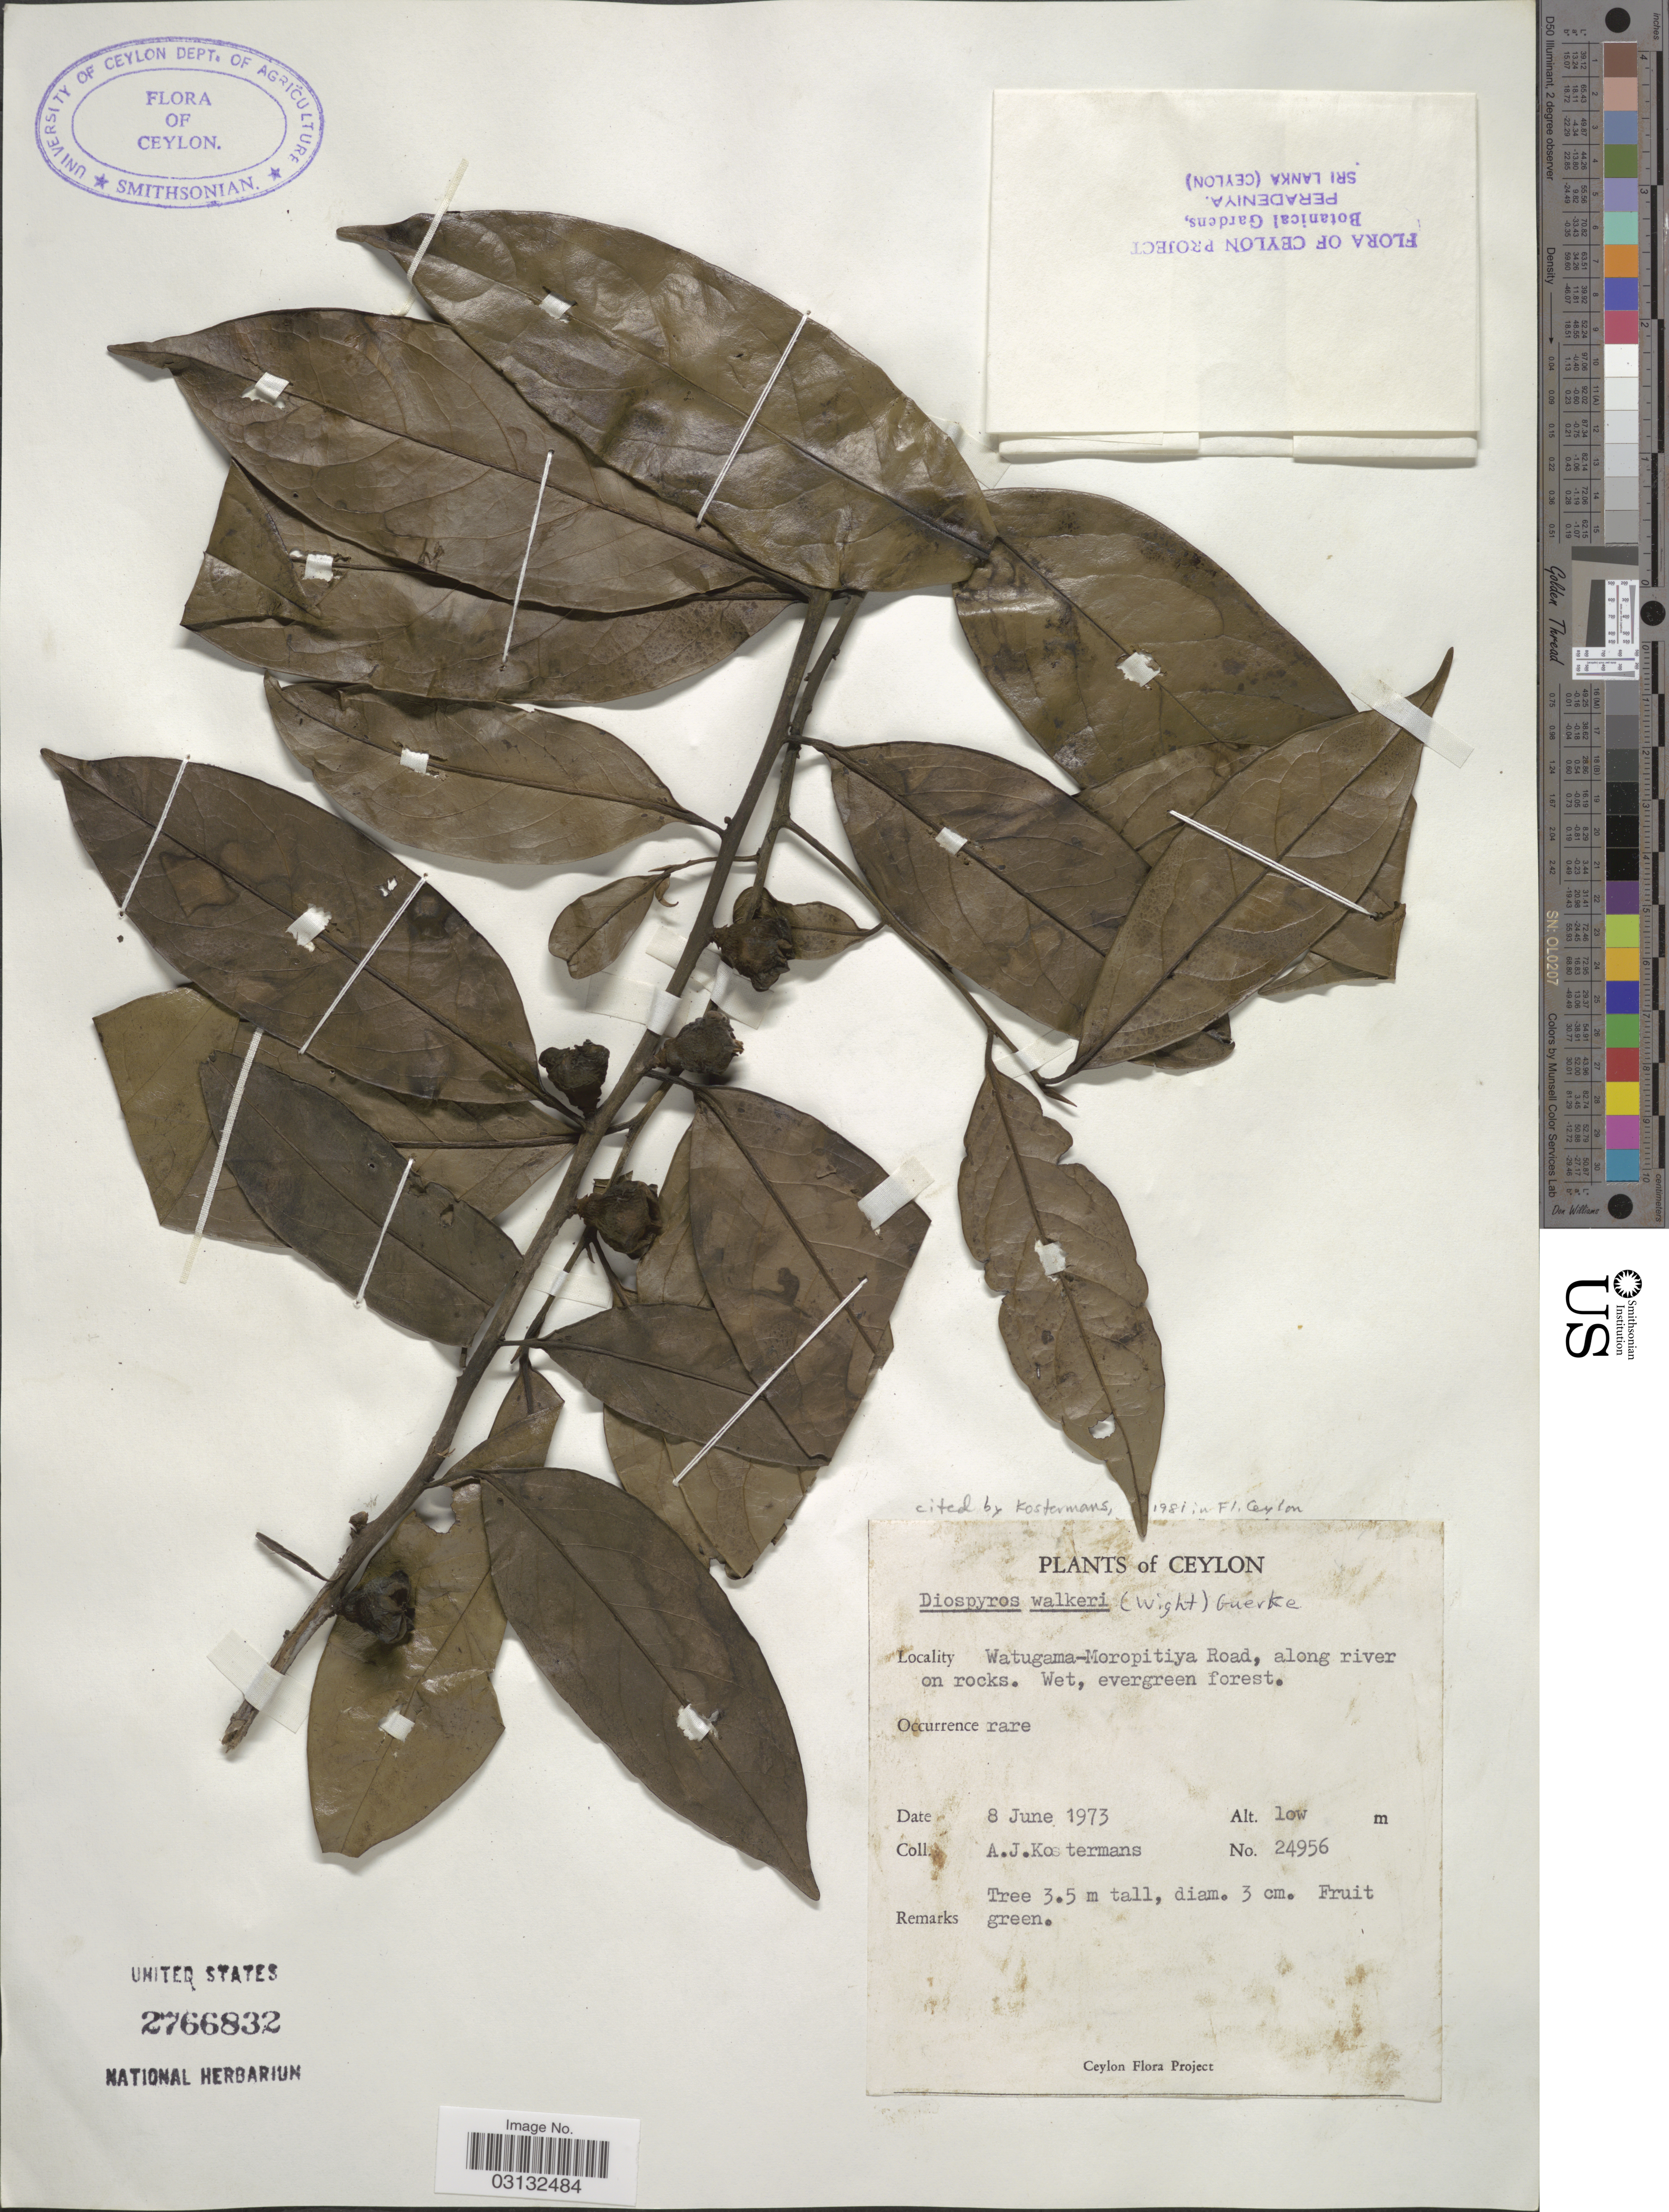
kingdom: Plantae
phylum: Tracheophyta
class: Magnoliopsida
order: Ericales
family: Ebenaceae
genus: Diospyros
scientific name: Diospyros walkeri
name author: (Wight) Gürke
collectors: A. J. G. Kostermans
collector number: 24956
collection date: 1973-06-08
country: Sri Lanka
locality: Ceylon. Watugama-Moropitiya Road, along river on rocks.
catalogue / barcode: US 2766832